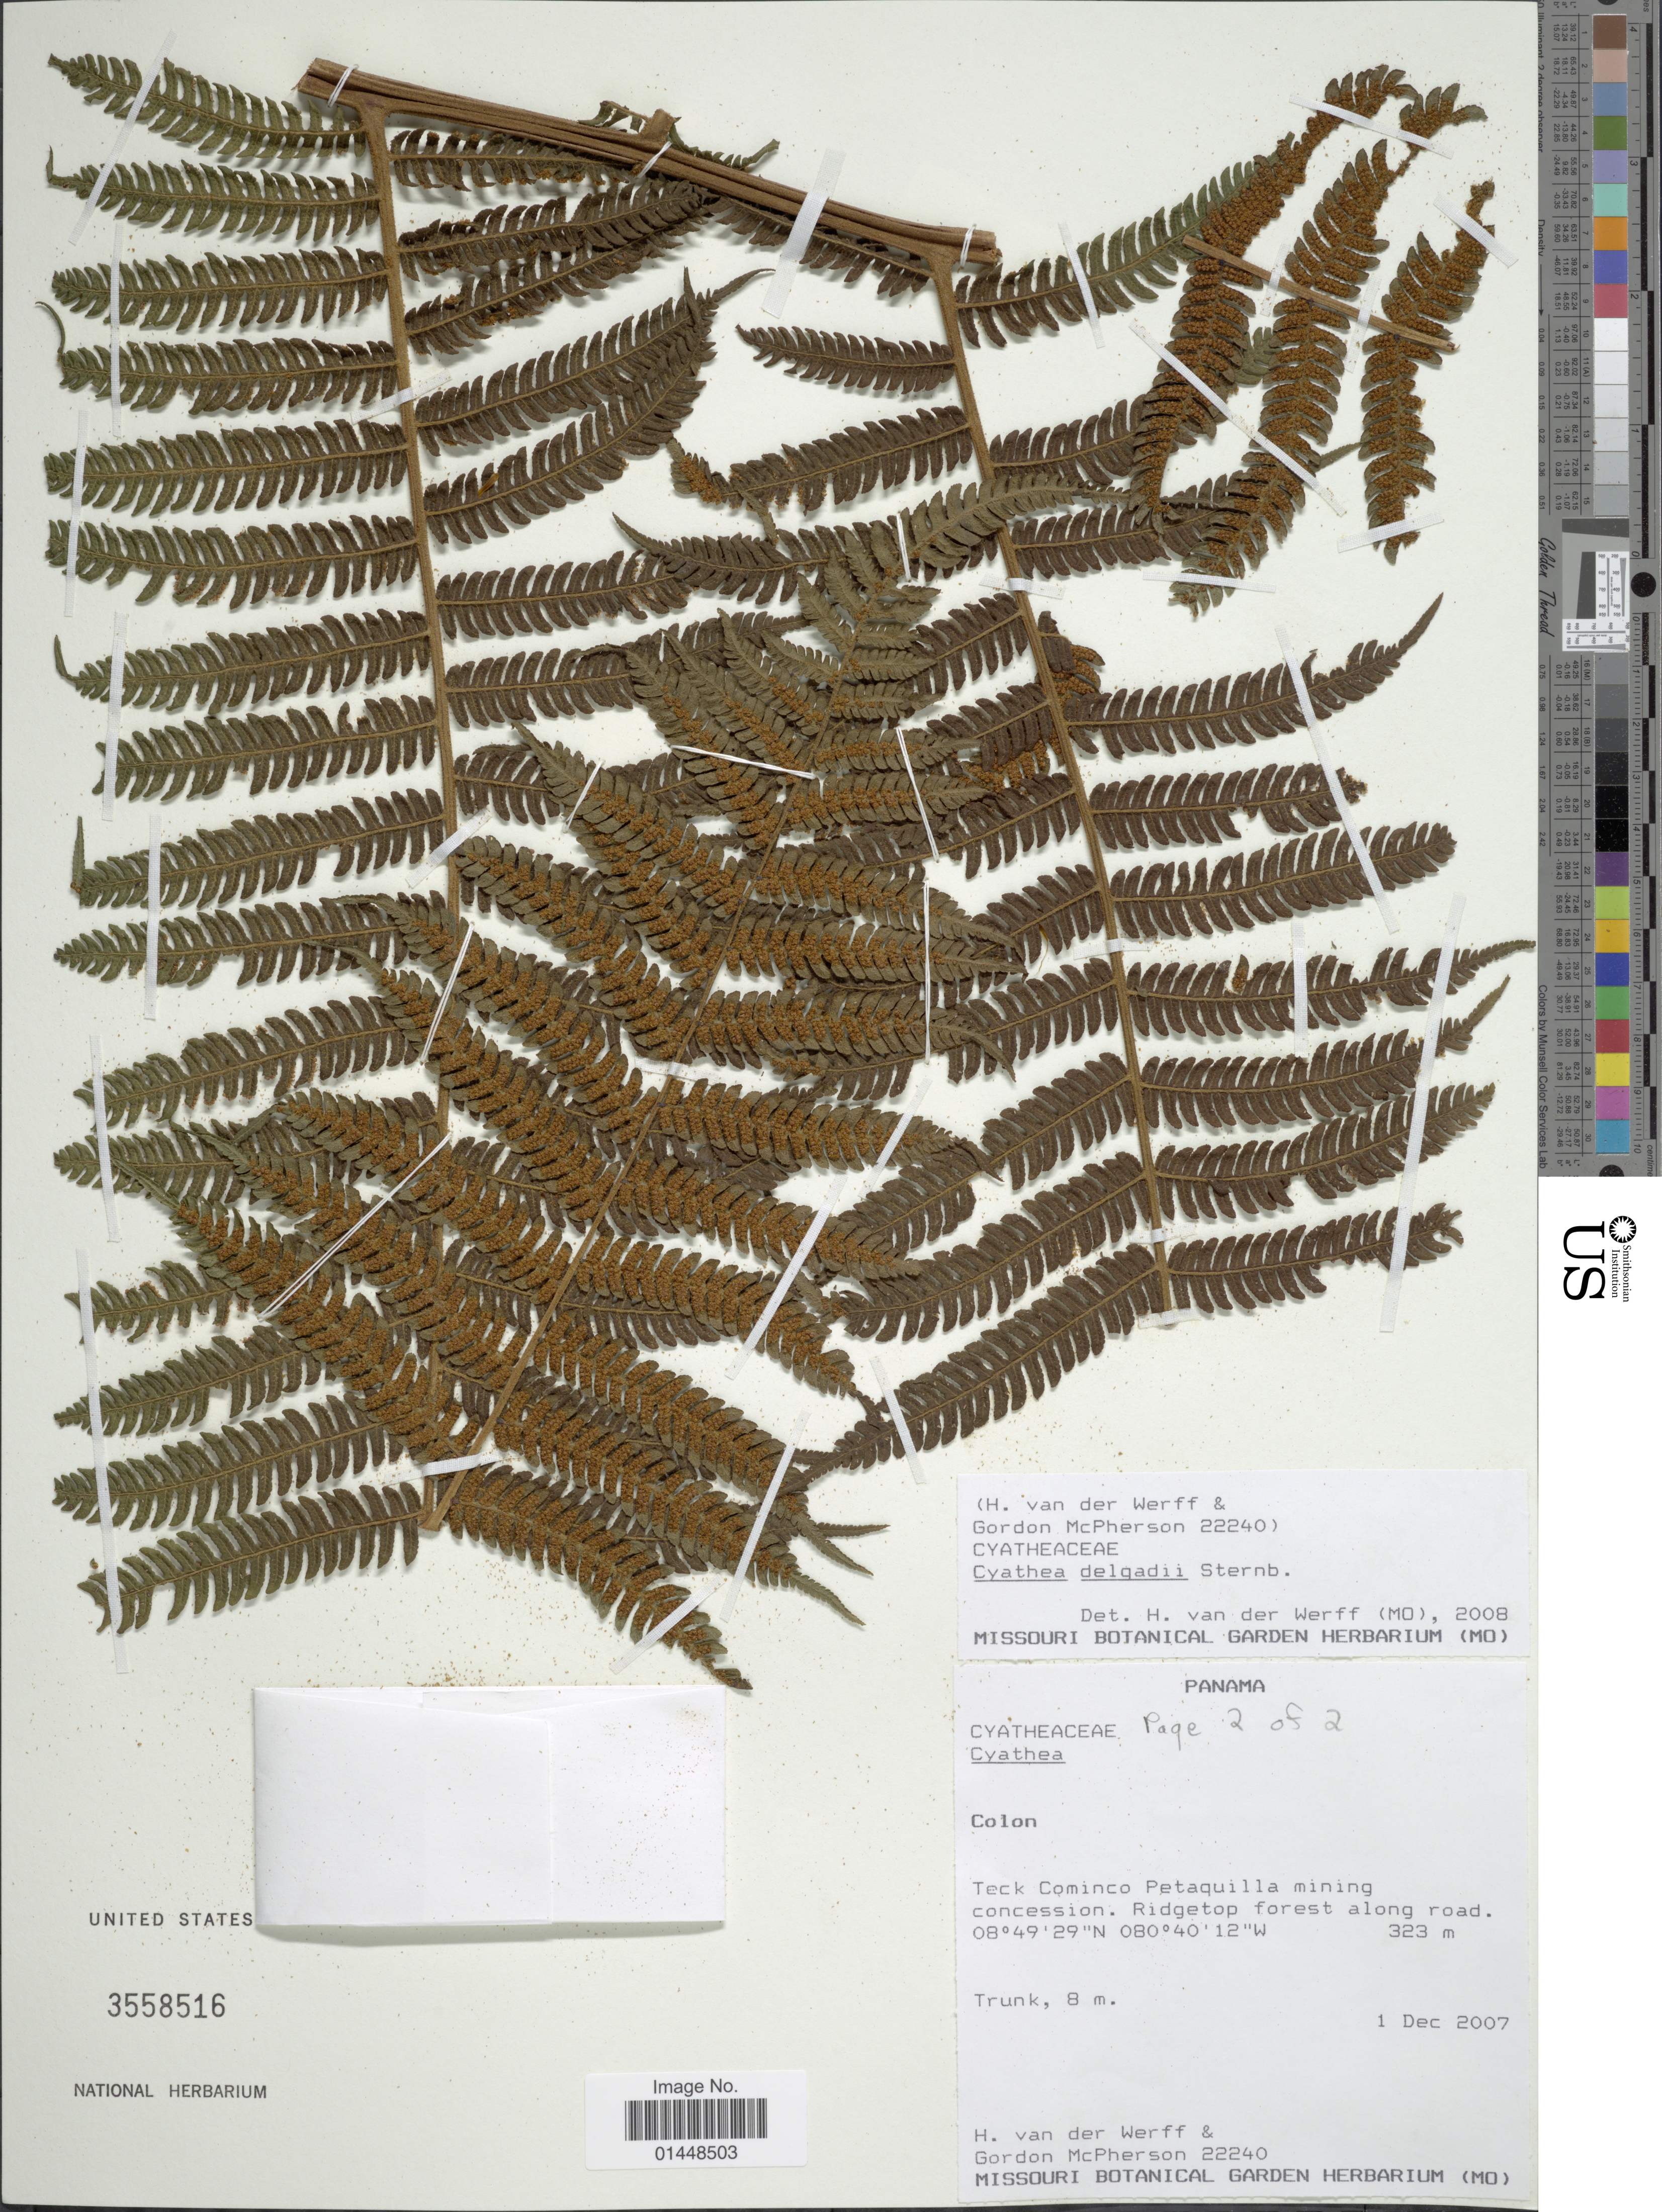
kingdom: Plantae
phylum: Tracheophyta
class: Polypodiopsida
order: Cyatheales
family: Cyatheaceae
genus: Cyathea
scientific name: Cyathea delgadii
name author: Pohl ex Sternb.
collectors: H. van der Werff & G. D. McPherson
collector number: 22240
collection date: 2007-12-01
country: Panama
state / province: Colón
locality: Teck Cominco Petaquilla mining concession. Ridgetop forest along road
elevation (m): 323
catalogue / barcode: US 3558516